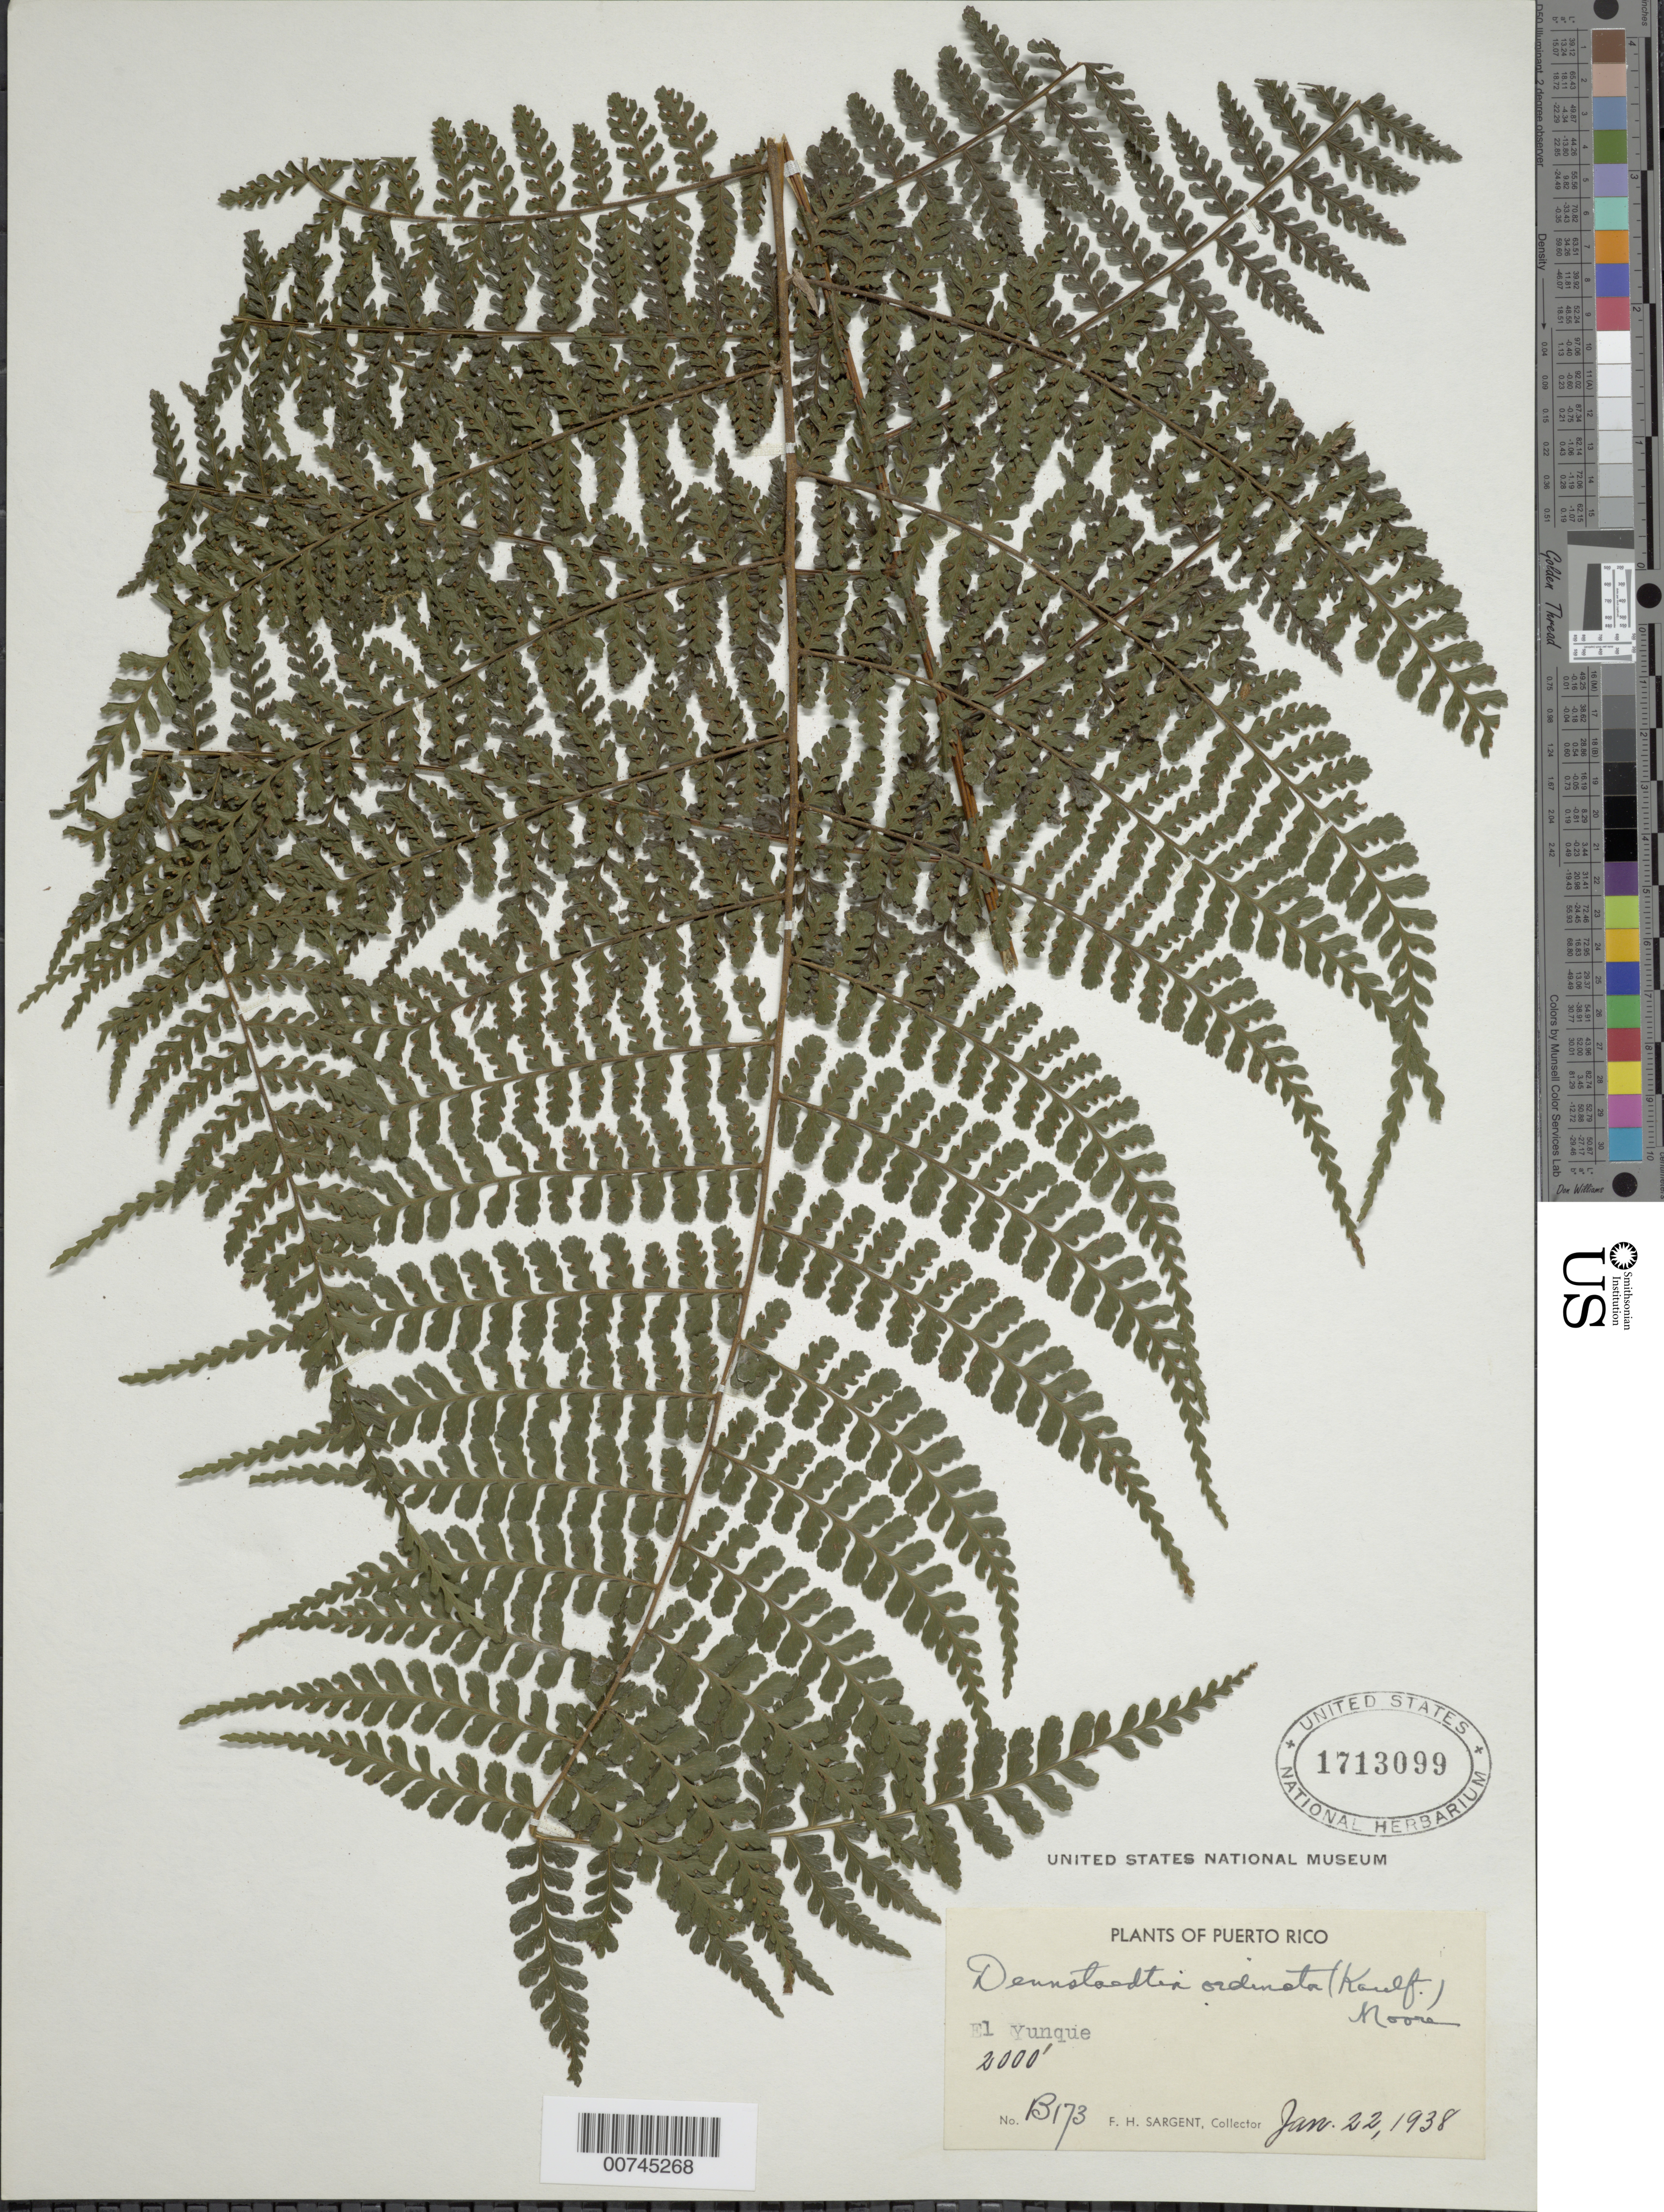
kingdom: Plantae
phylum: Tracheophyta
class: Polypodiopsida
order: Polypodiales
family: Dennstaedtiaceae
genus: Dennstaedtia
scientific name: Dennstaedtia dissecta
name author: (Sw.) T. Moore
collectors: F. H. Sargent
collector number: B173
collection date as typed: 22 Jan 1938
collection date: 1938-01-22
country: Puerto Rico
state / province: Río Grande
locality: El Yunque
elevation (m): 610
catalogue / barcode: US 1713099